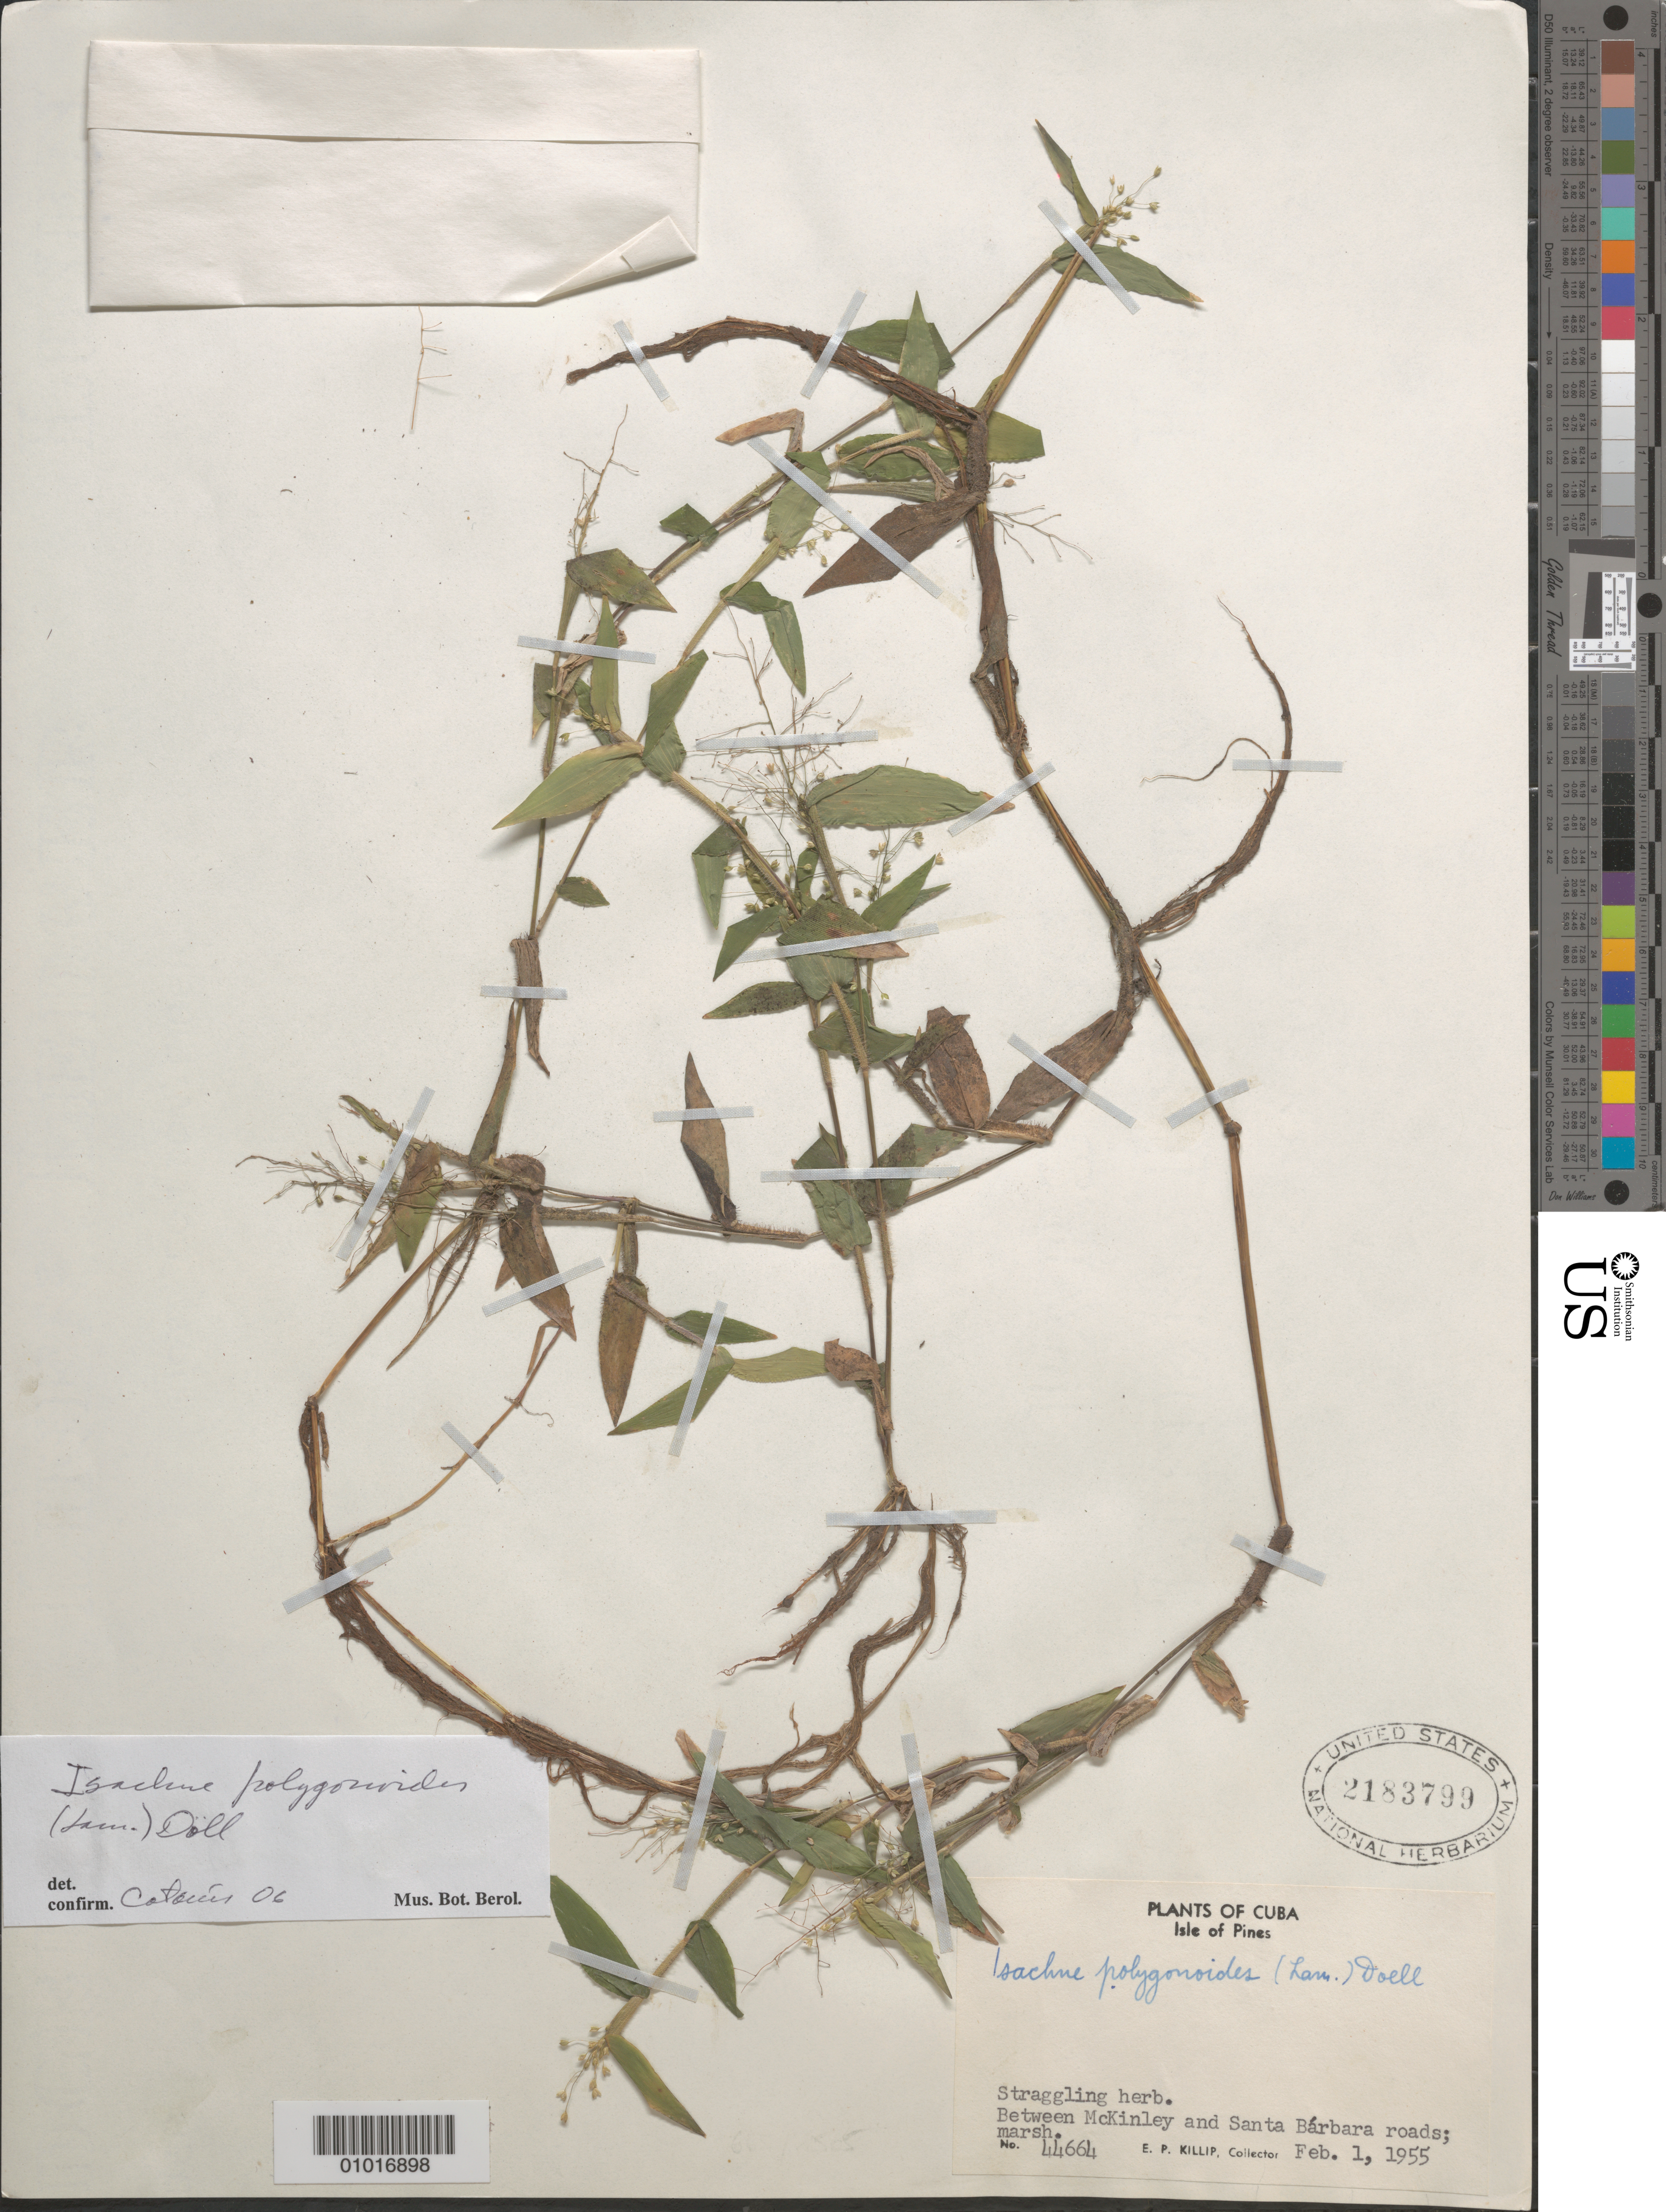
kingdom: Plantae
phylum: Tracheophyta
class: Liliopsida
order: Poales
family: Poaceae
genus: Isachne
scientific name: Isachne polygonoides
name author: (Lam.) Döll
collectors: E. P. Killip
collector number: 44664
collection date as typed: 01 Feb 1955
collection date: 1955-02-01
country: Cuba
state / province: Isla de la Juventud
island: Isla de la Juventud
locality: [Isle of Pines], between McKinley and Santa Barbara roads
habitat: Marsh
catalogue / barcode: US 2183799